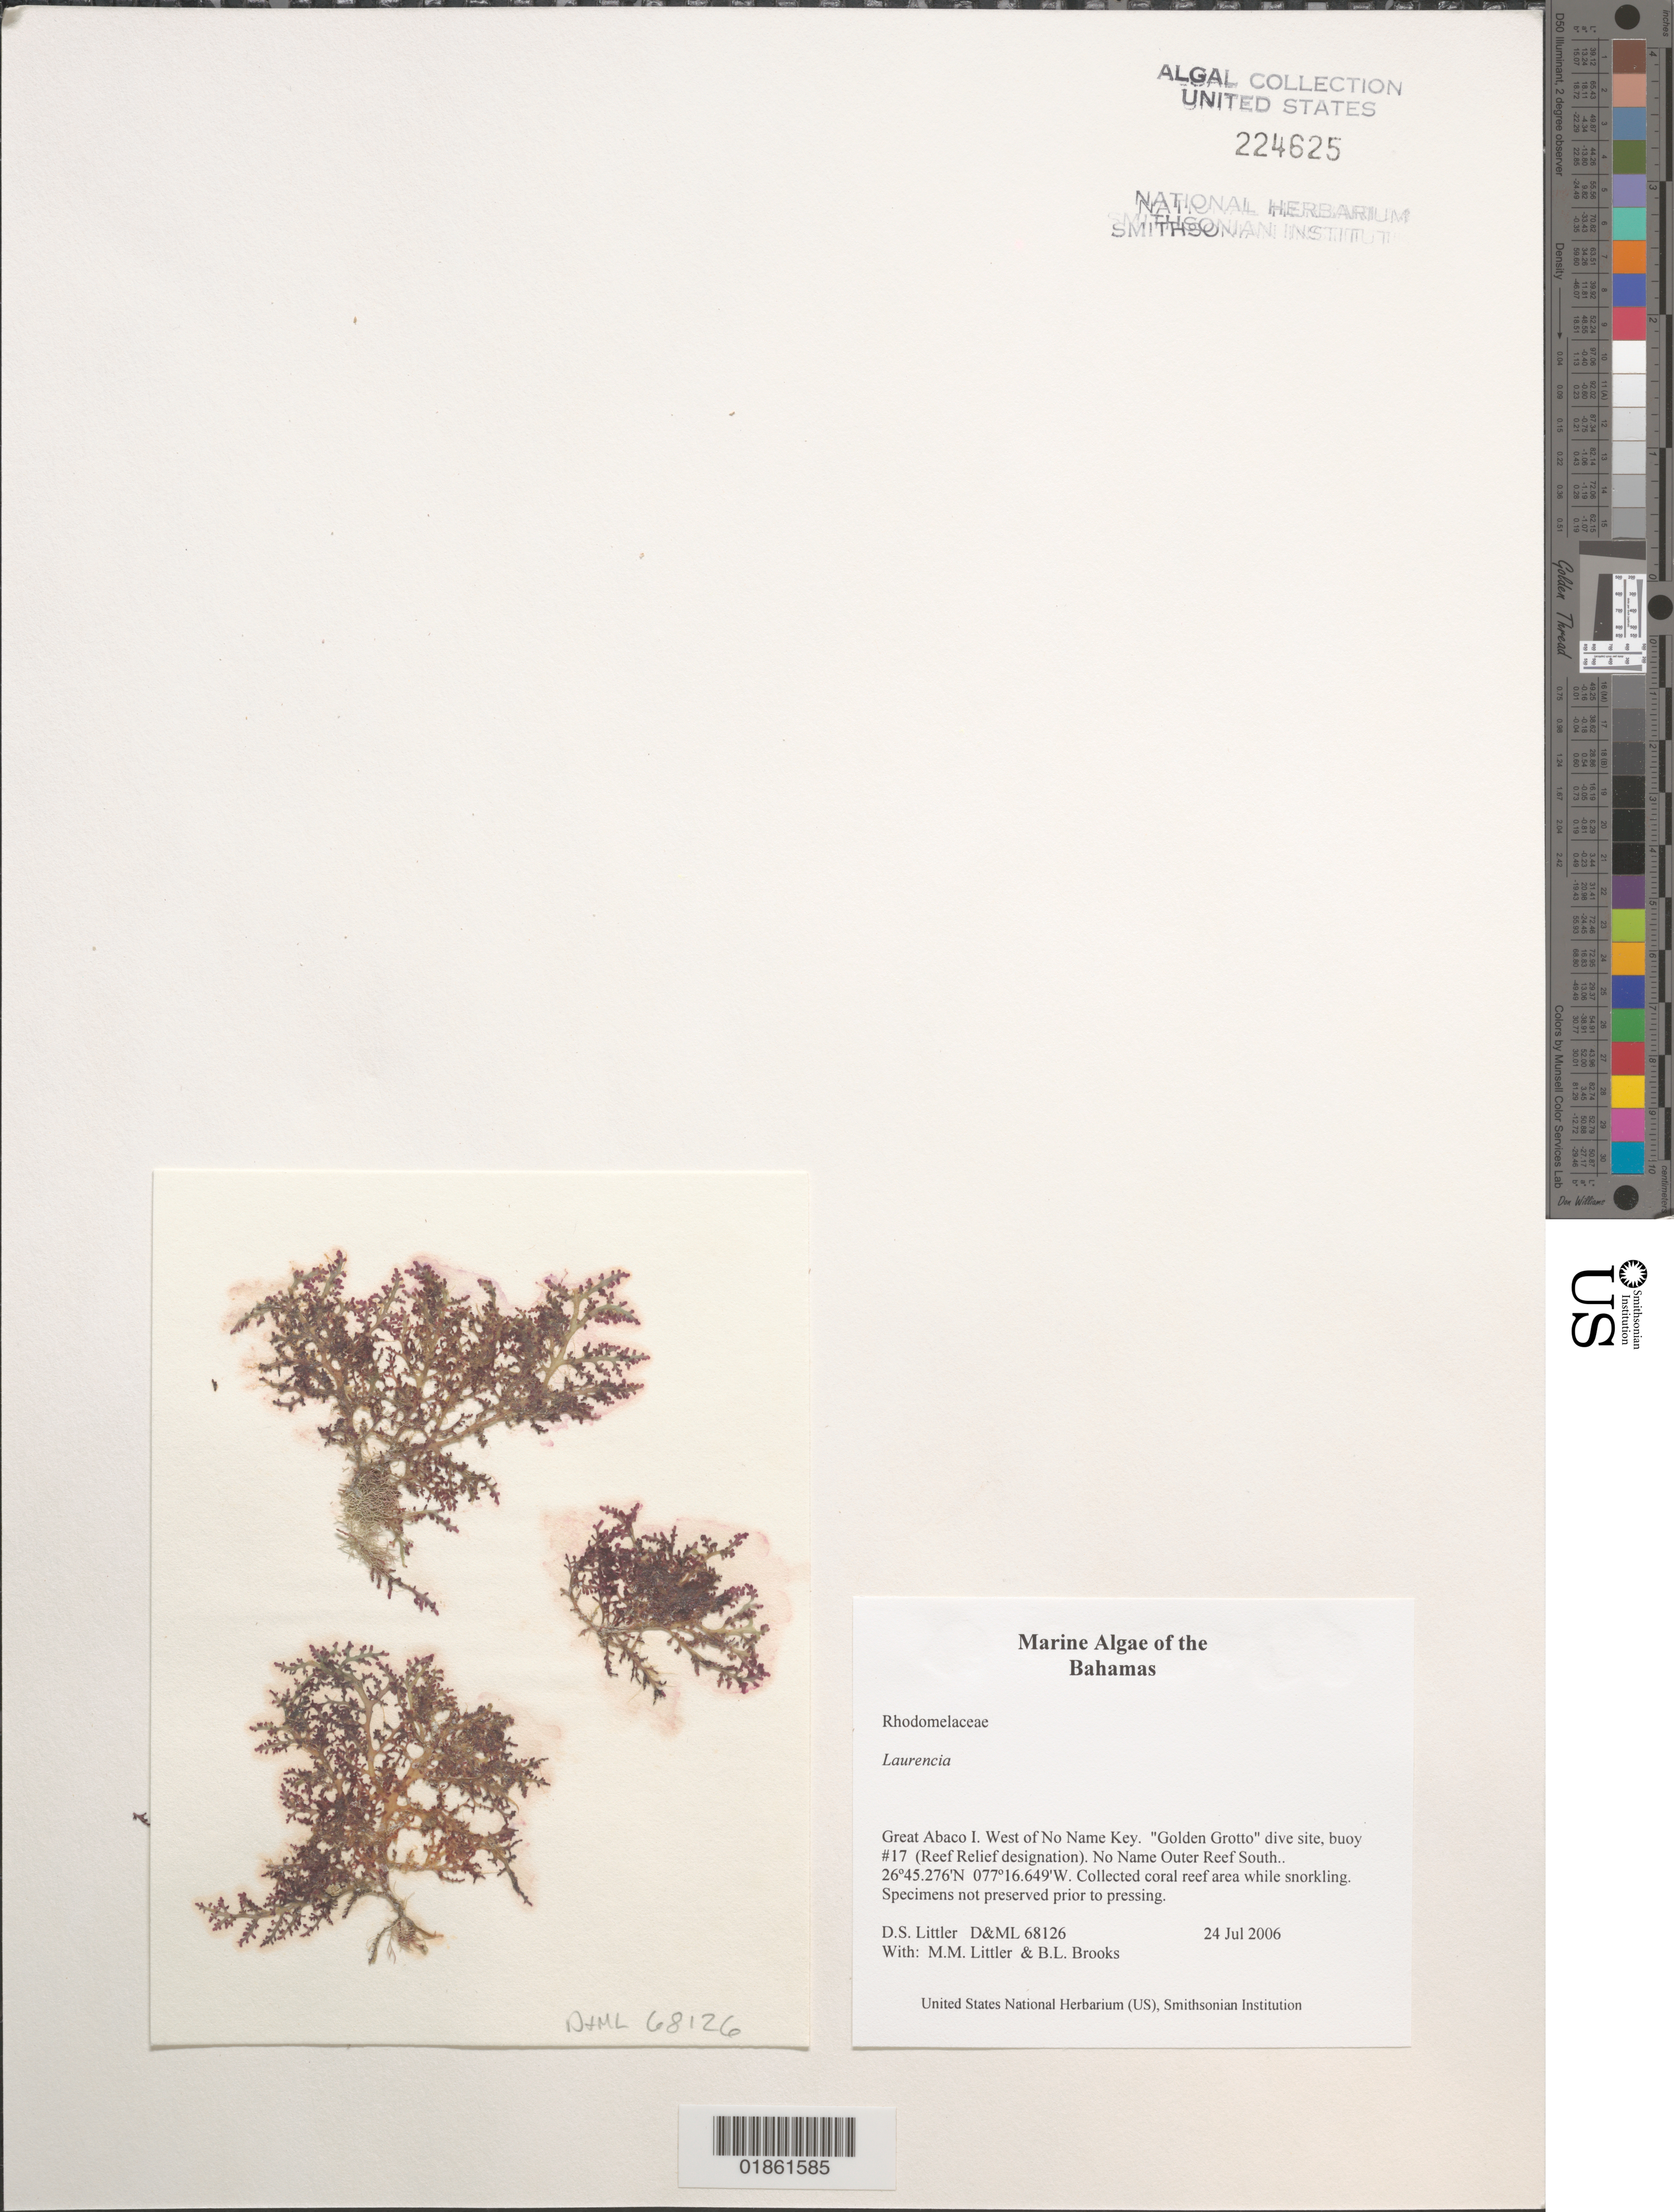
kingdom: Plantae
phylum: Rhodophyta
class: Florideophyceae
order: Ceramiales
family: Rhodomelaceae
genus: Laurencia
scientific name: Laurencia sp.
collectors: D. S. Littler, M. M. Littler & B. Lapointe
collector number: D&ML 68126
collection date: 2006-07-24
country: Bahamas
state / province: Hope Town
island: No Name Key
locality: Abacos. No Name Key. Golden Grotto dive site.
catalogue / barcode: US 224625